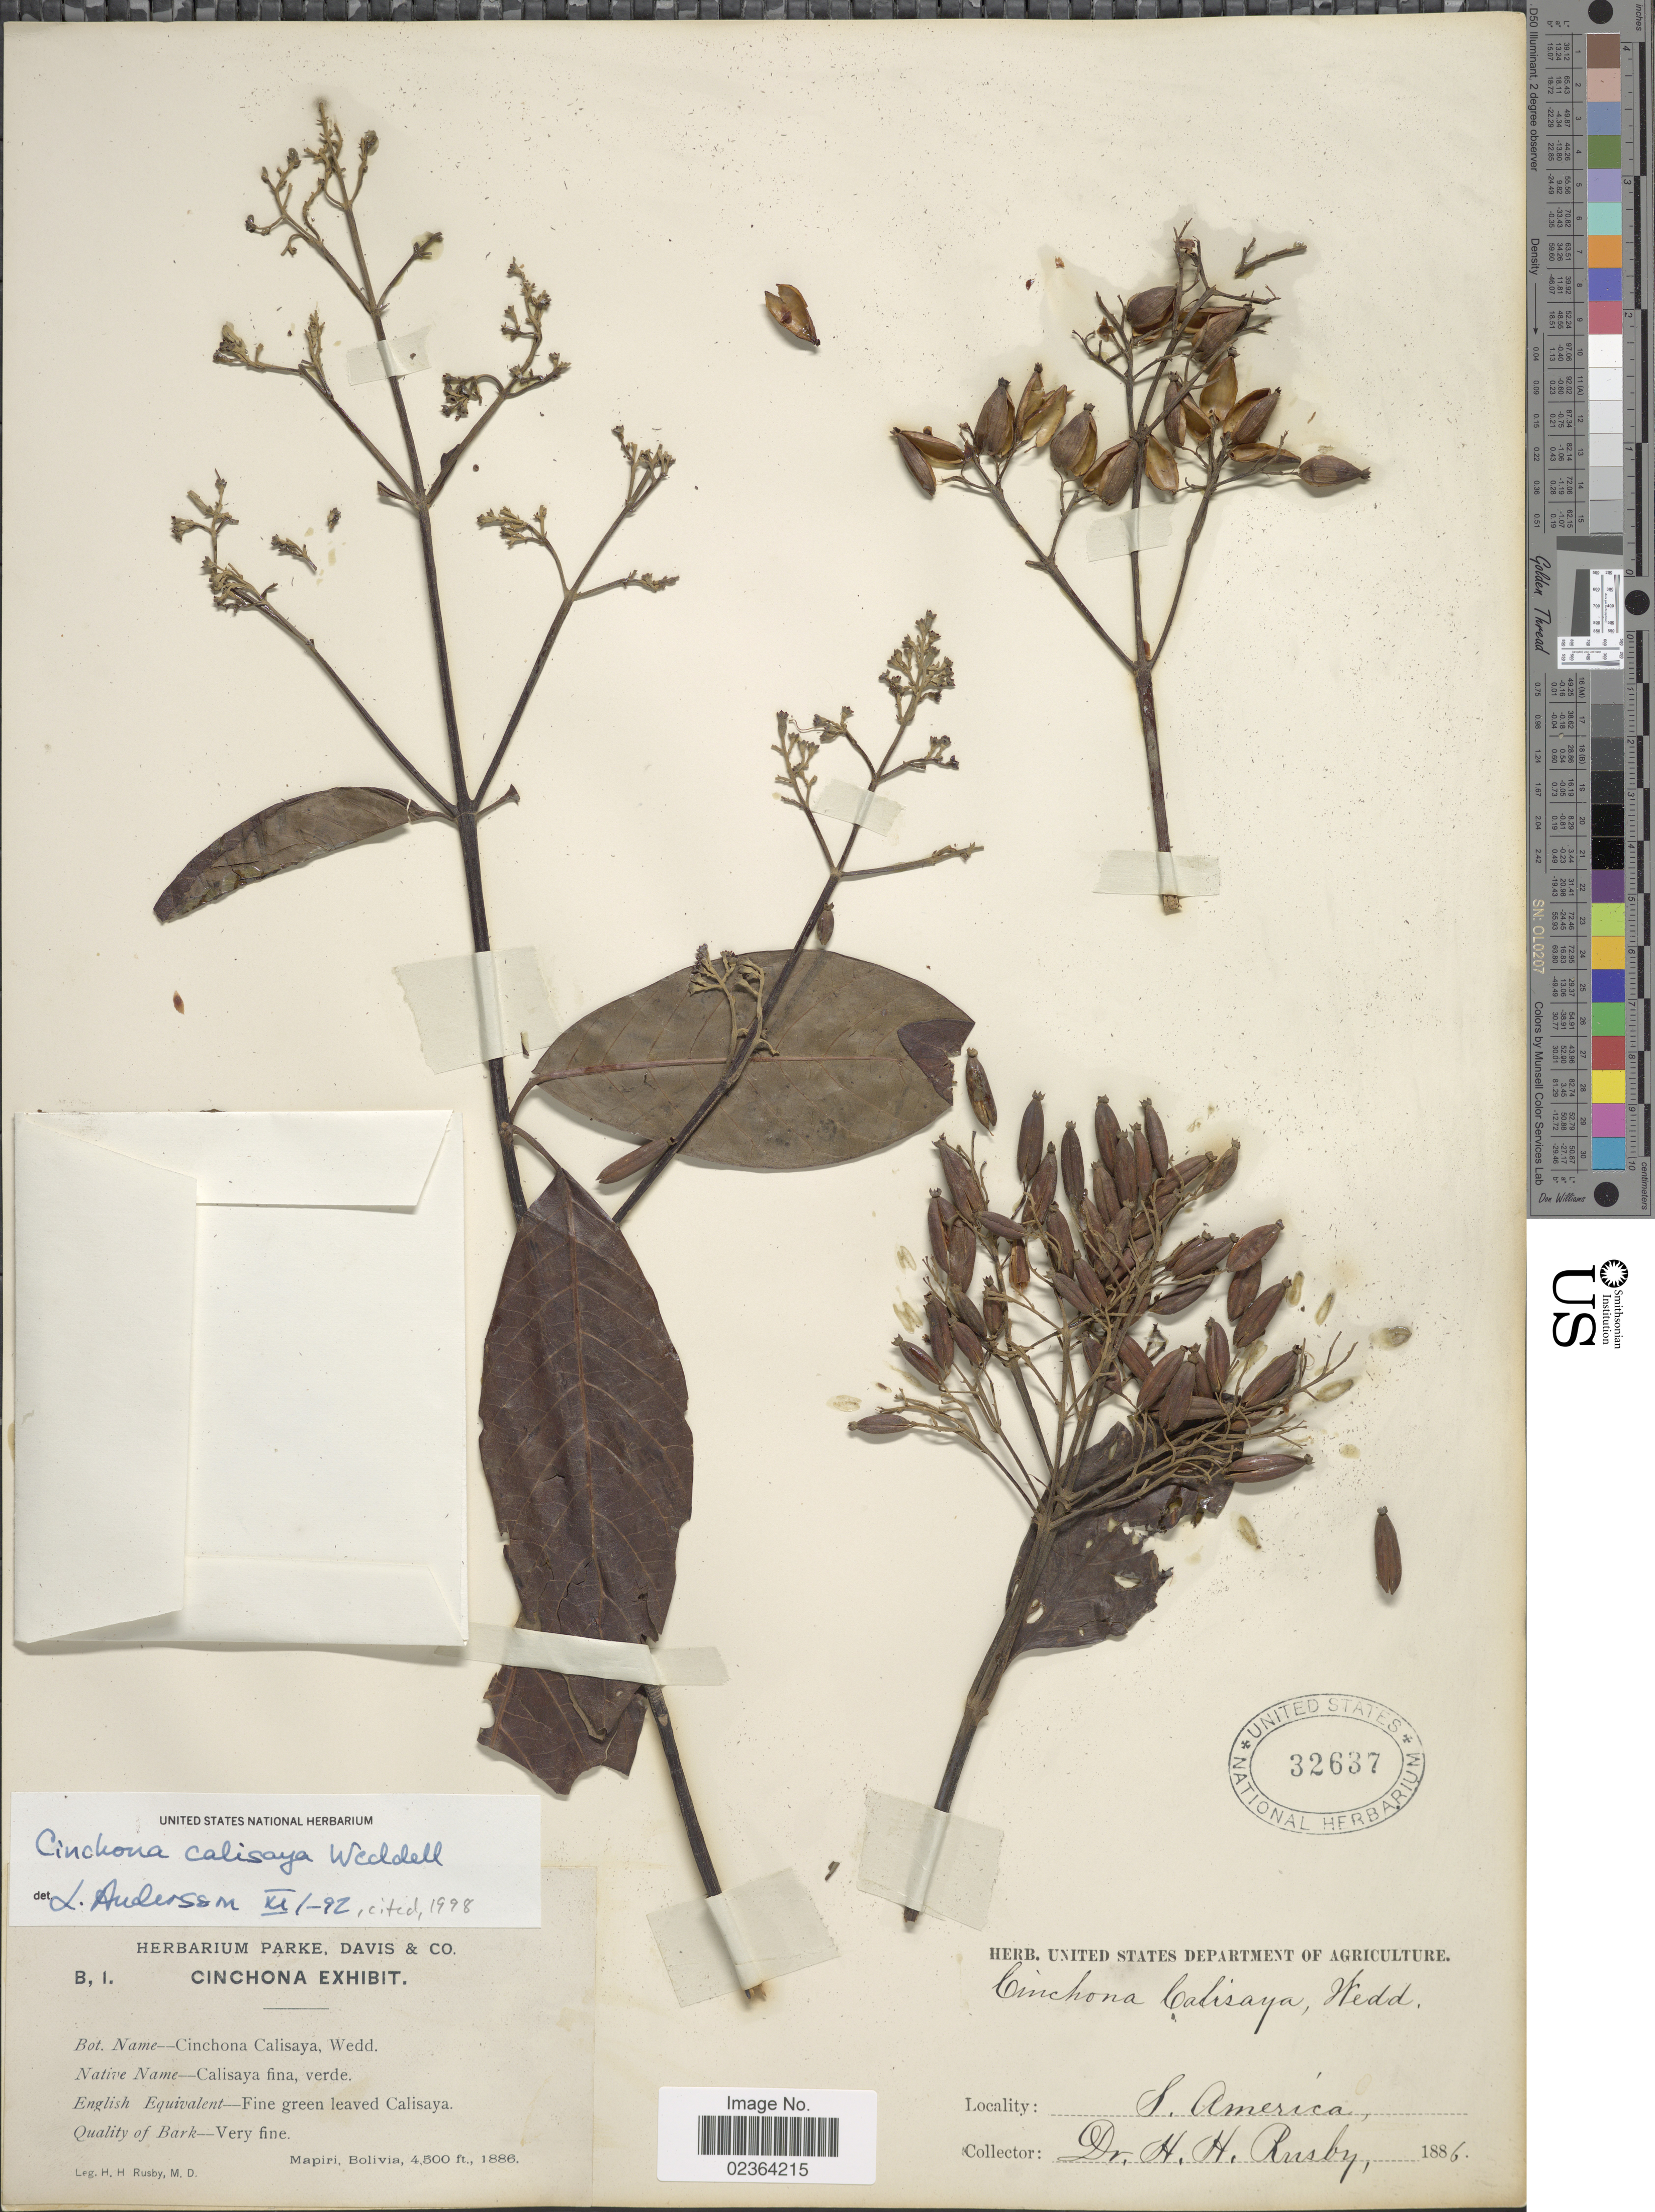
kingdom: Plantae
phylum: Tracheophyta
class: Magnoliopsida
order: Gentianales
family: Rubiaceae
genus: Cinchona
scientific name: Cinchona calisaya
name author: Wedd.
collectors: H. H. Rusby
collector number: B, 1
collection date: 1886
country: Bolivia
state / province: La Páz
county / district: Larecaja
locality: Mapiri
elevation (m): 1372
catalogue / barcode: US 32637